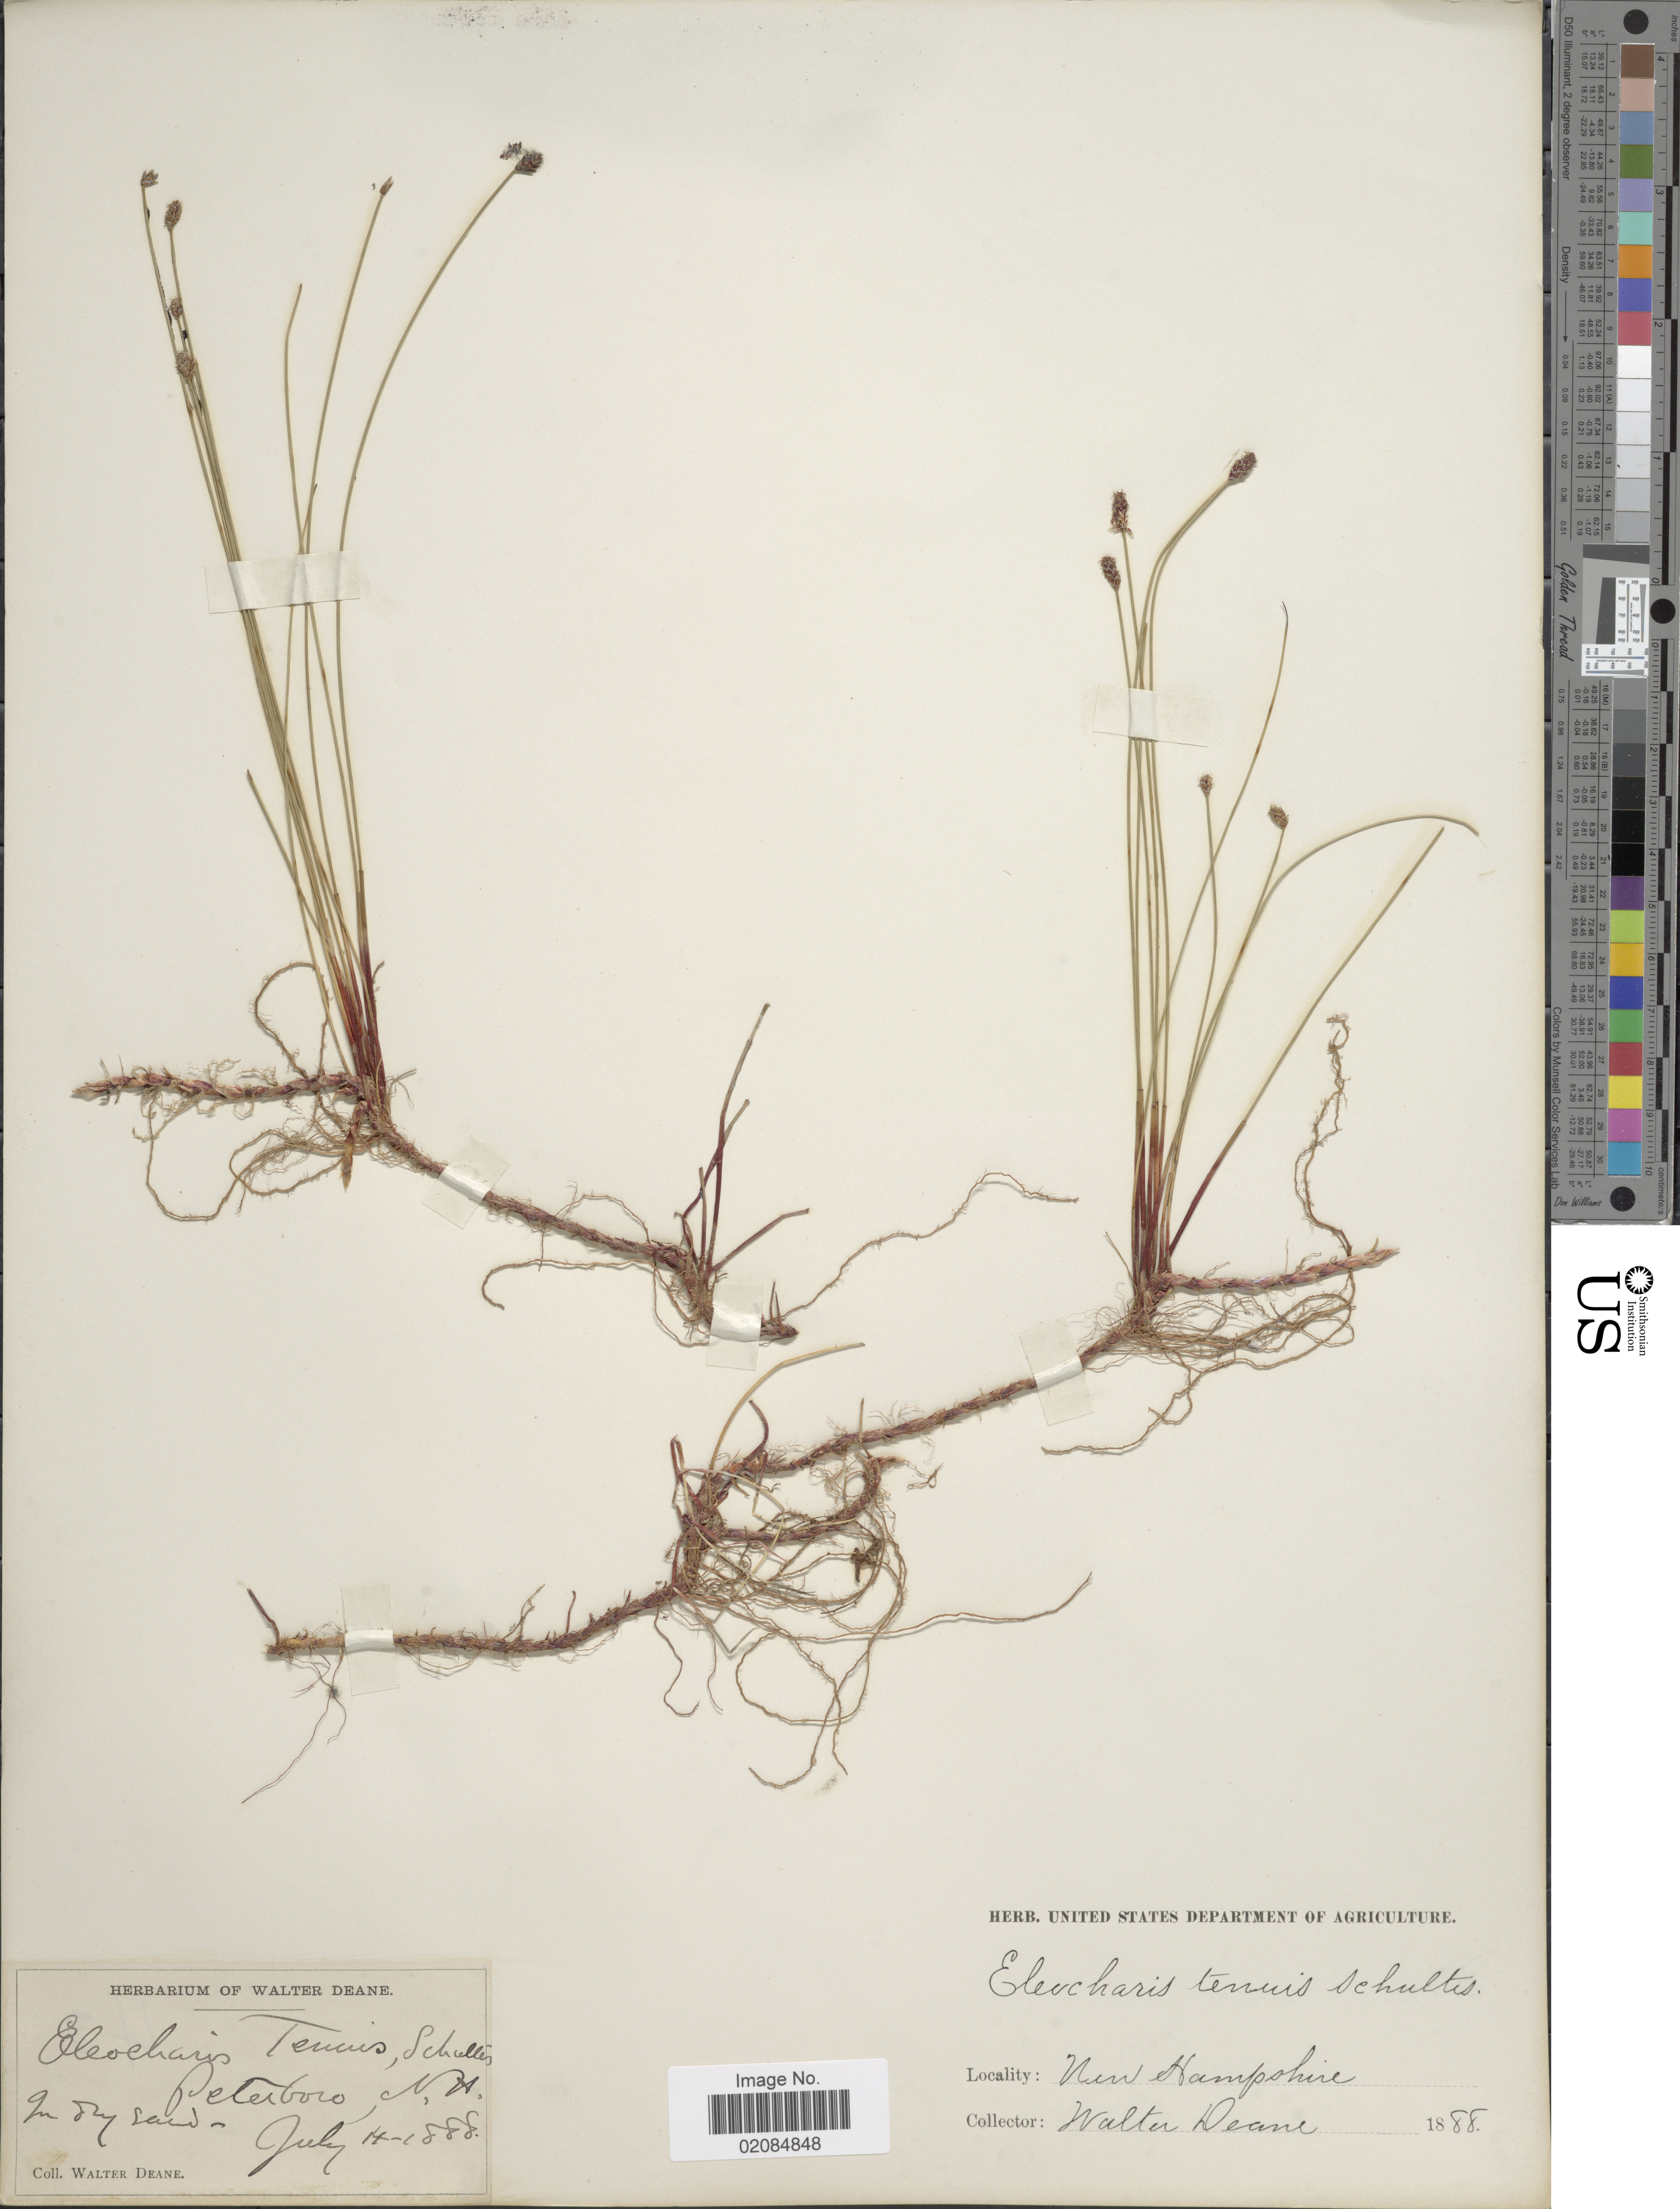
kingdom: Plantae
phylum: Tracheophyta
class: Liliopsida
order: Poales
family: Cyperaceae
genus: Eleocharis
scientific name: Eleocharis tenuis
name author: (Willd.) Schult.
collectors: W. Deane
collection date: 1888-07-04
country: United States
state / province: New Hampshire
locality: Peterboro, N. H.